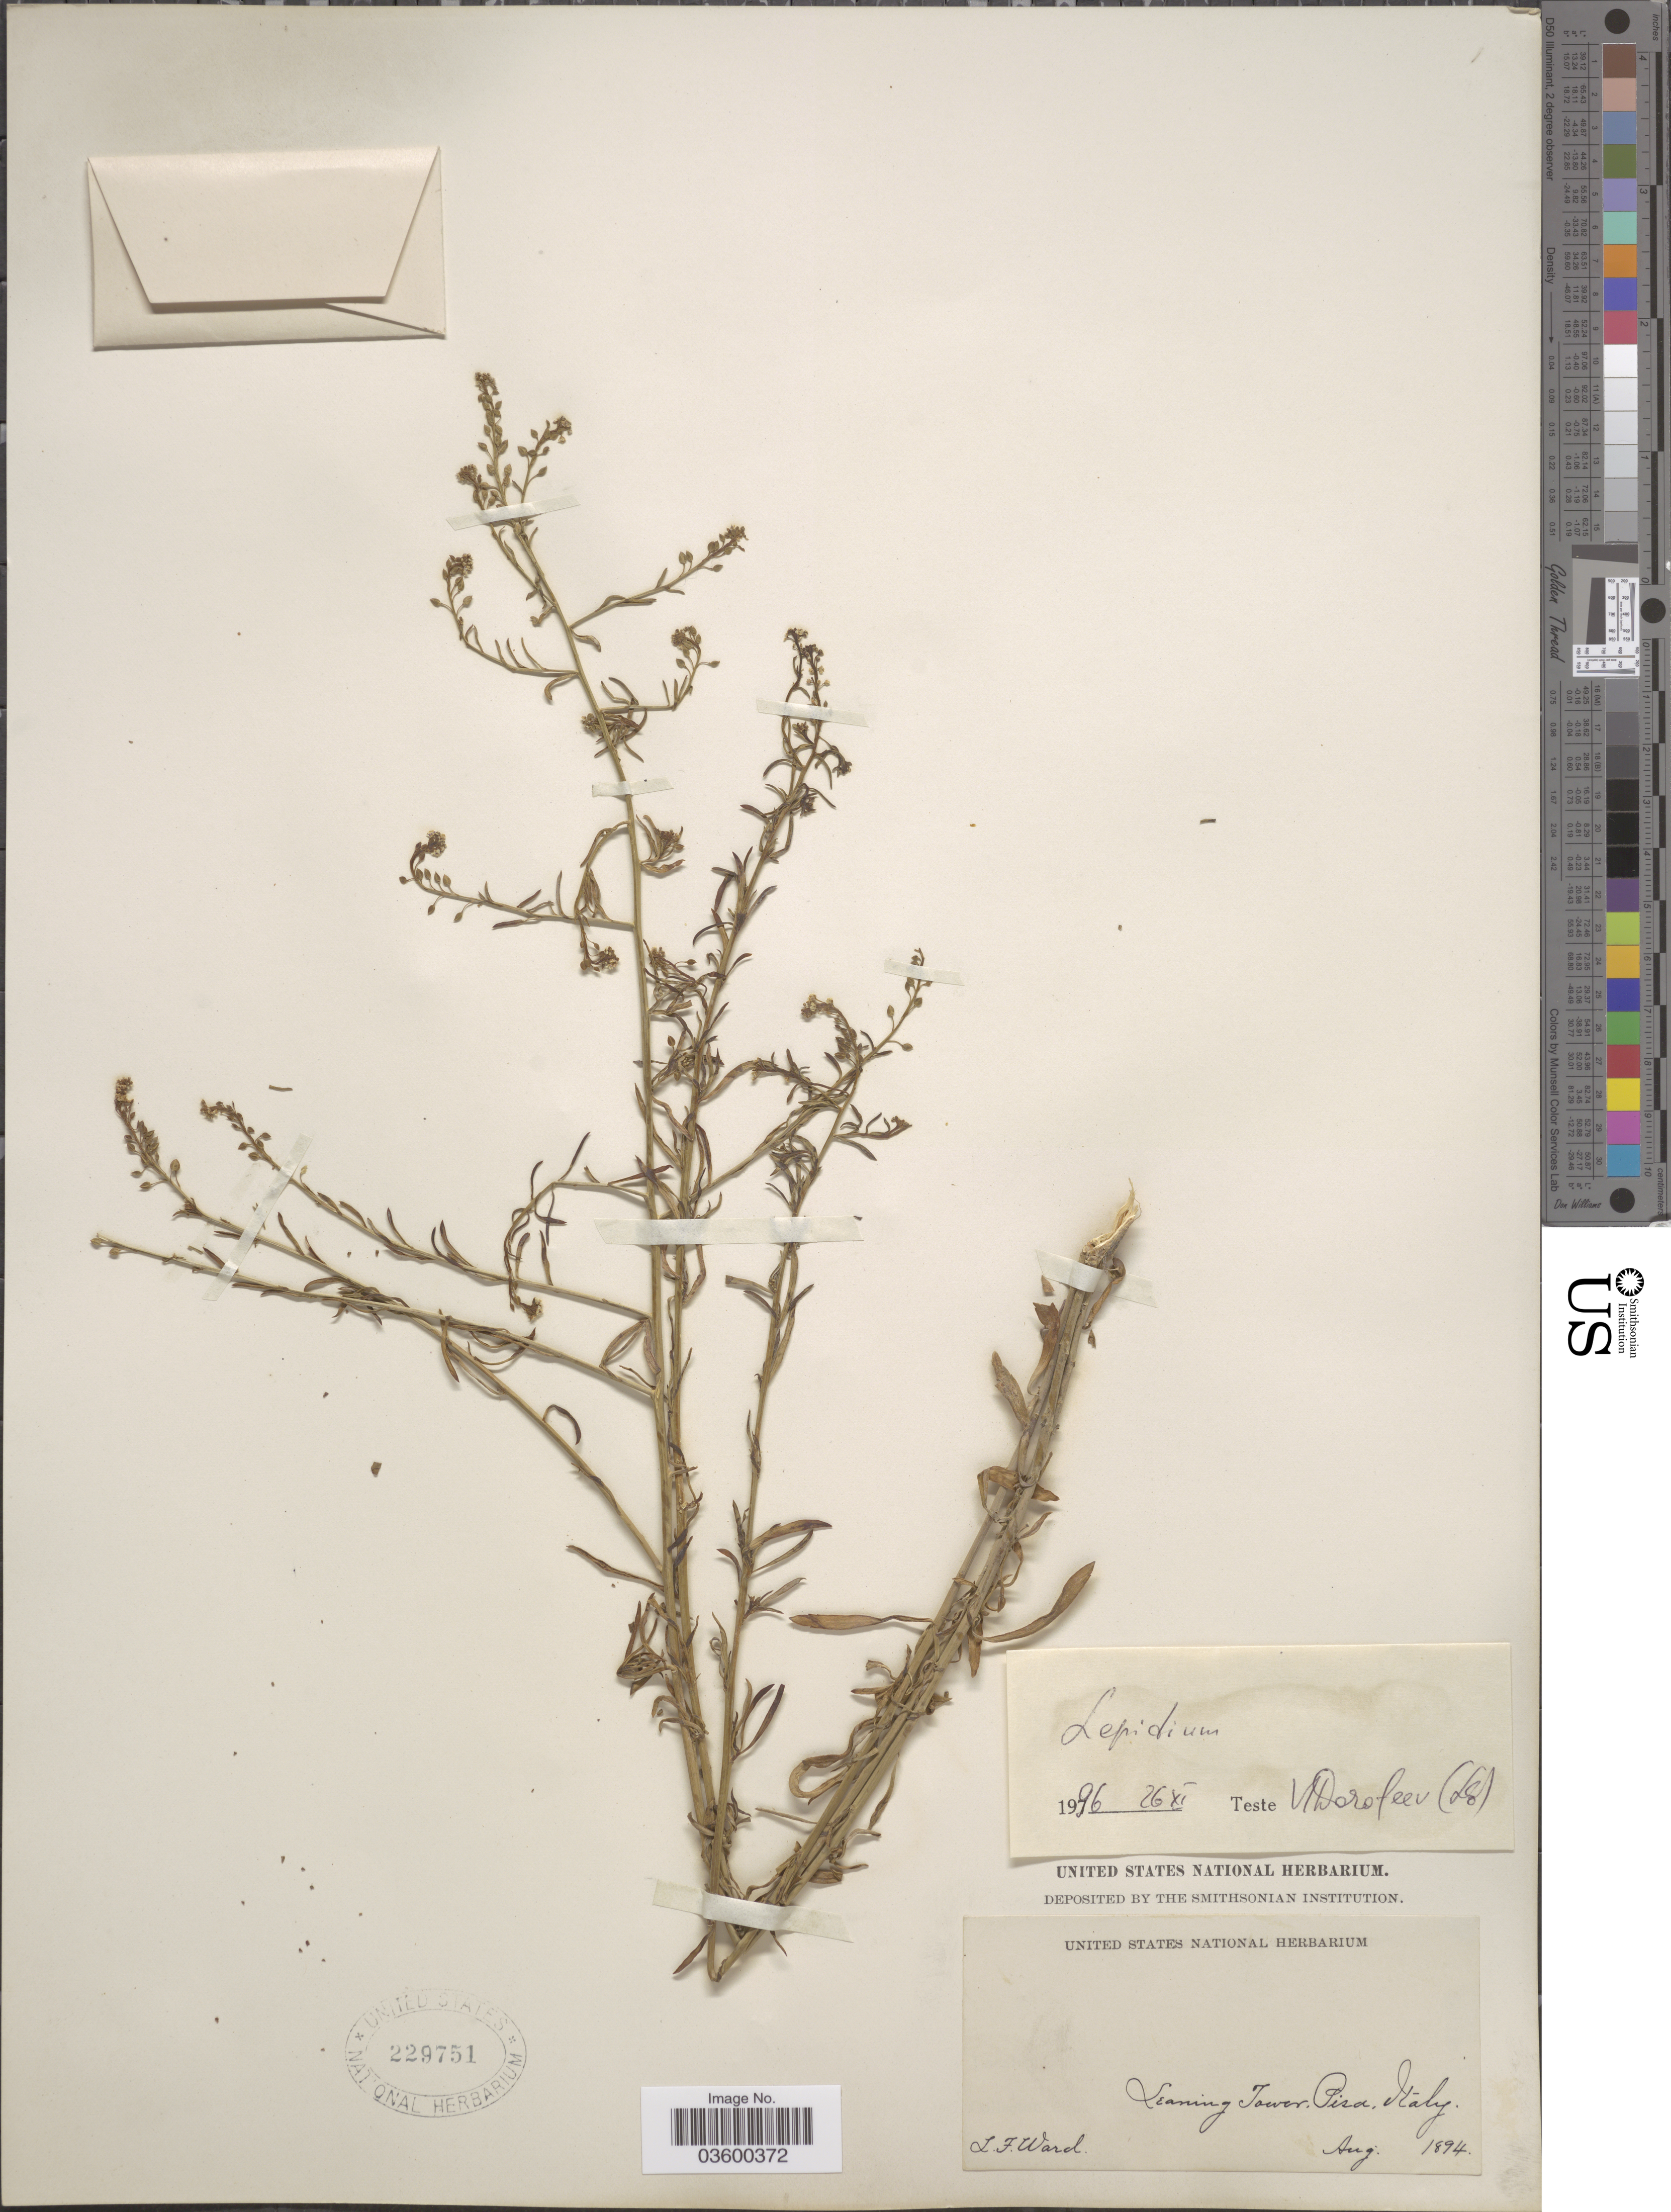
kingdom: Plantae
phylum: Tracheophyta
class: Magnoliopsida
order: Brassicales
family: Brassicaceae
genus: Lepidium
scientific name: Lepidium sp.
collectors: L. Ward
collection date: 1894-08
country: Italy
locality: Leaning Tower, Pisa.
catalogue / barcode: US 229751